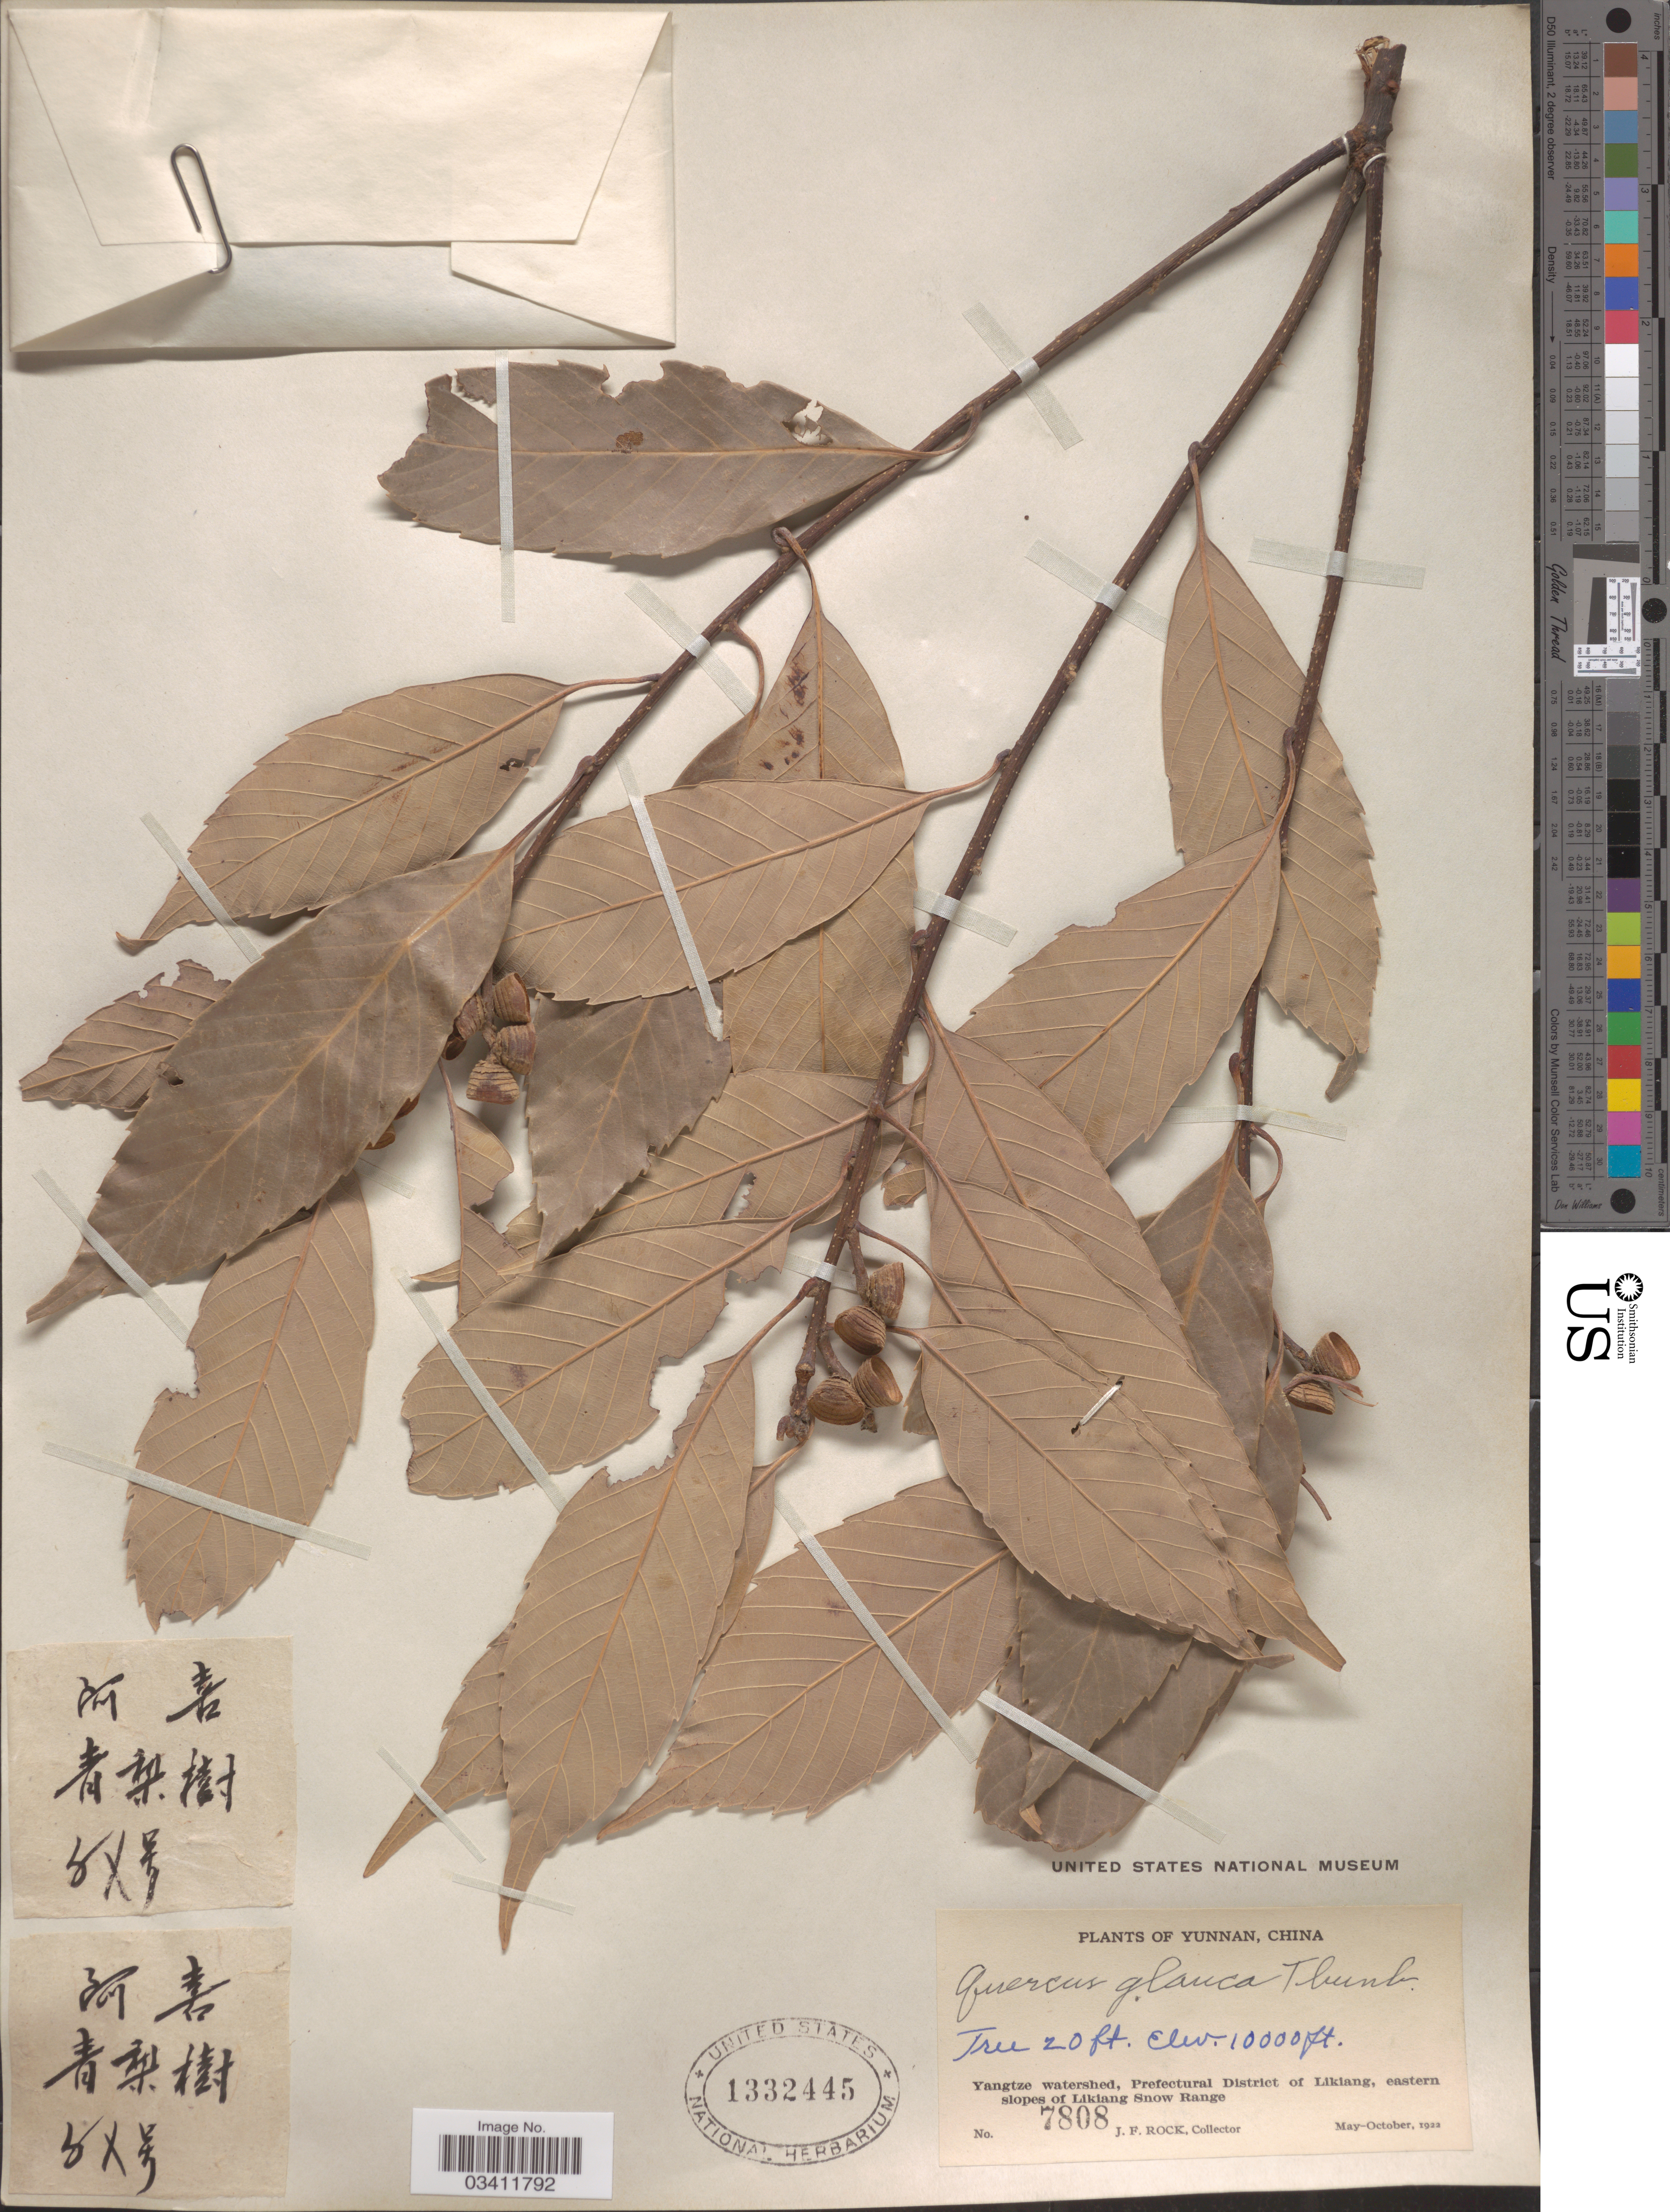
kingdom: Plantae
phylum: Tracheophyta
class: Magnoliopsida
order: Fagales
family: Fagaceae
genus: Quercus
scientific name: Quercus glauca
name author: Thunb.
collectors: J. Rock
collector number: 7808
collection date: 1922-05/1922-10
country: China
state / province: Yunnan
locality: Yangtze watershed, Prefectural District of Likiang, eastern slopes of Likiang Snow Range.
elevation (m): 3048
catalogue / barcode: US 1332445